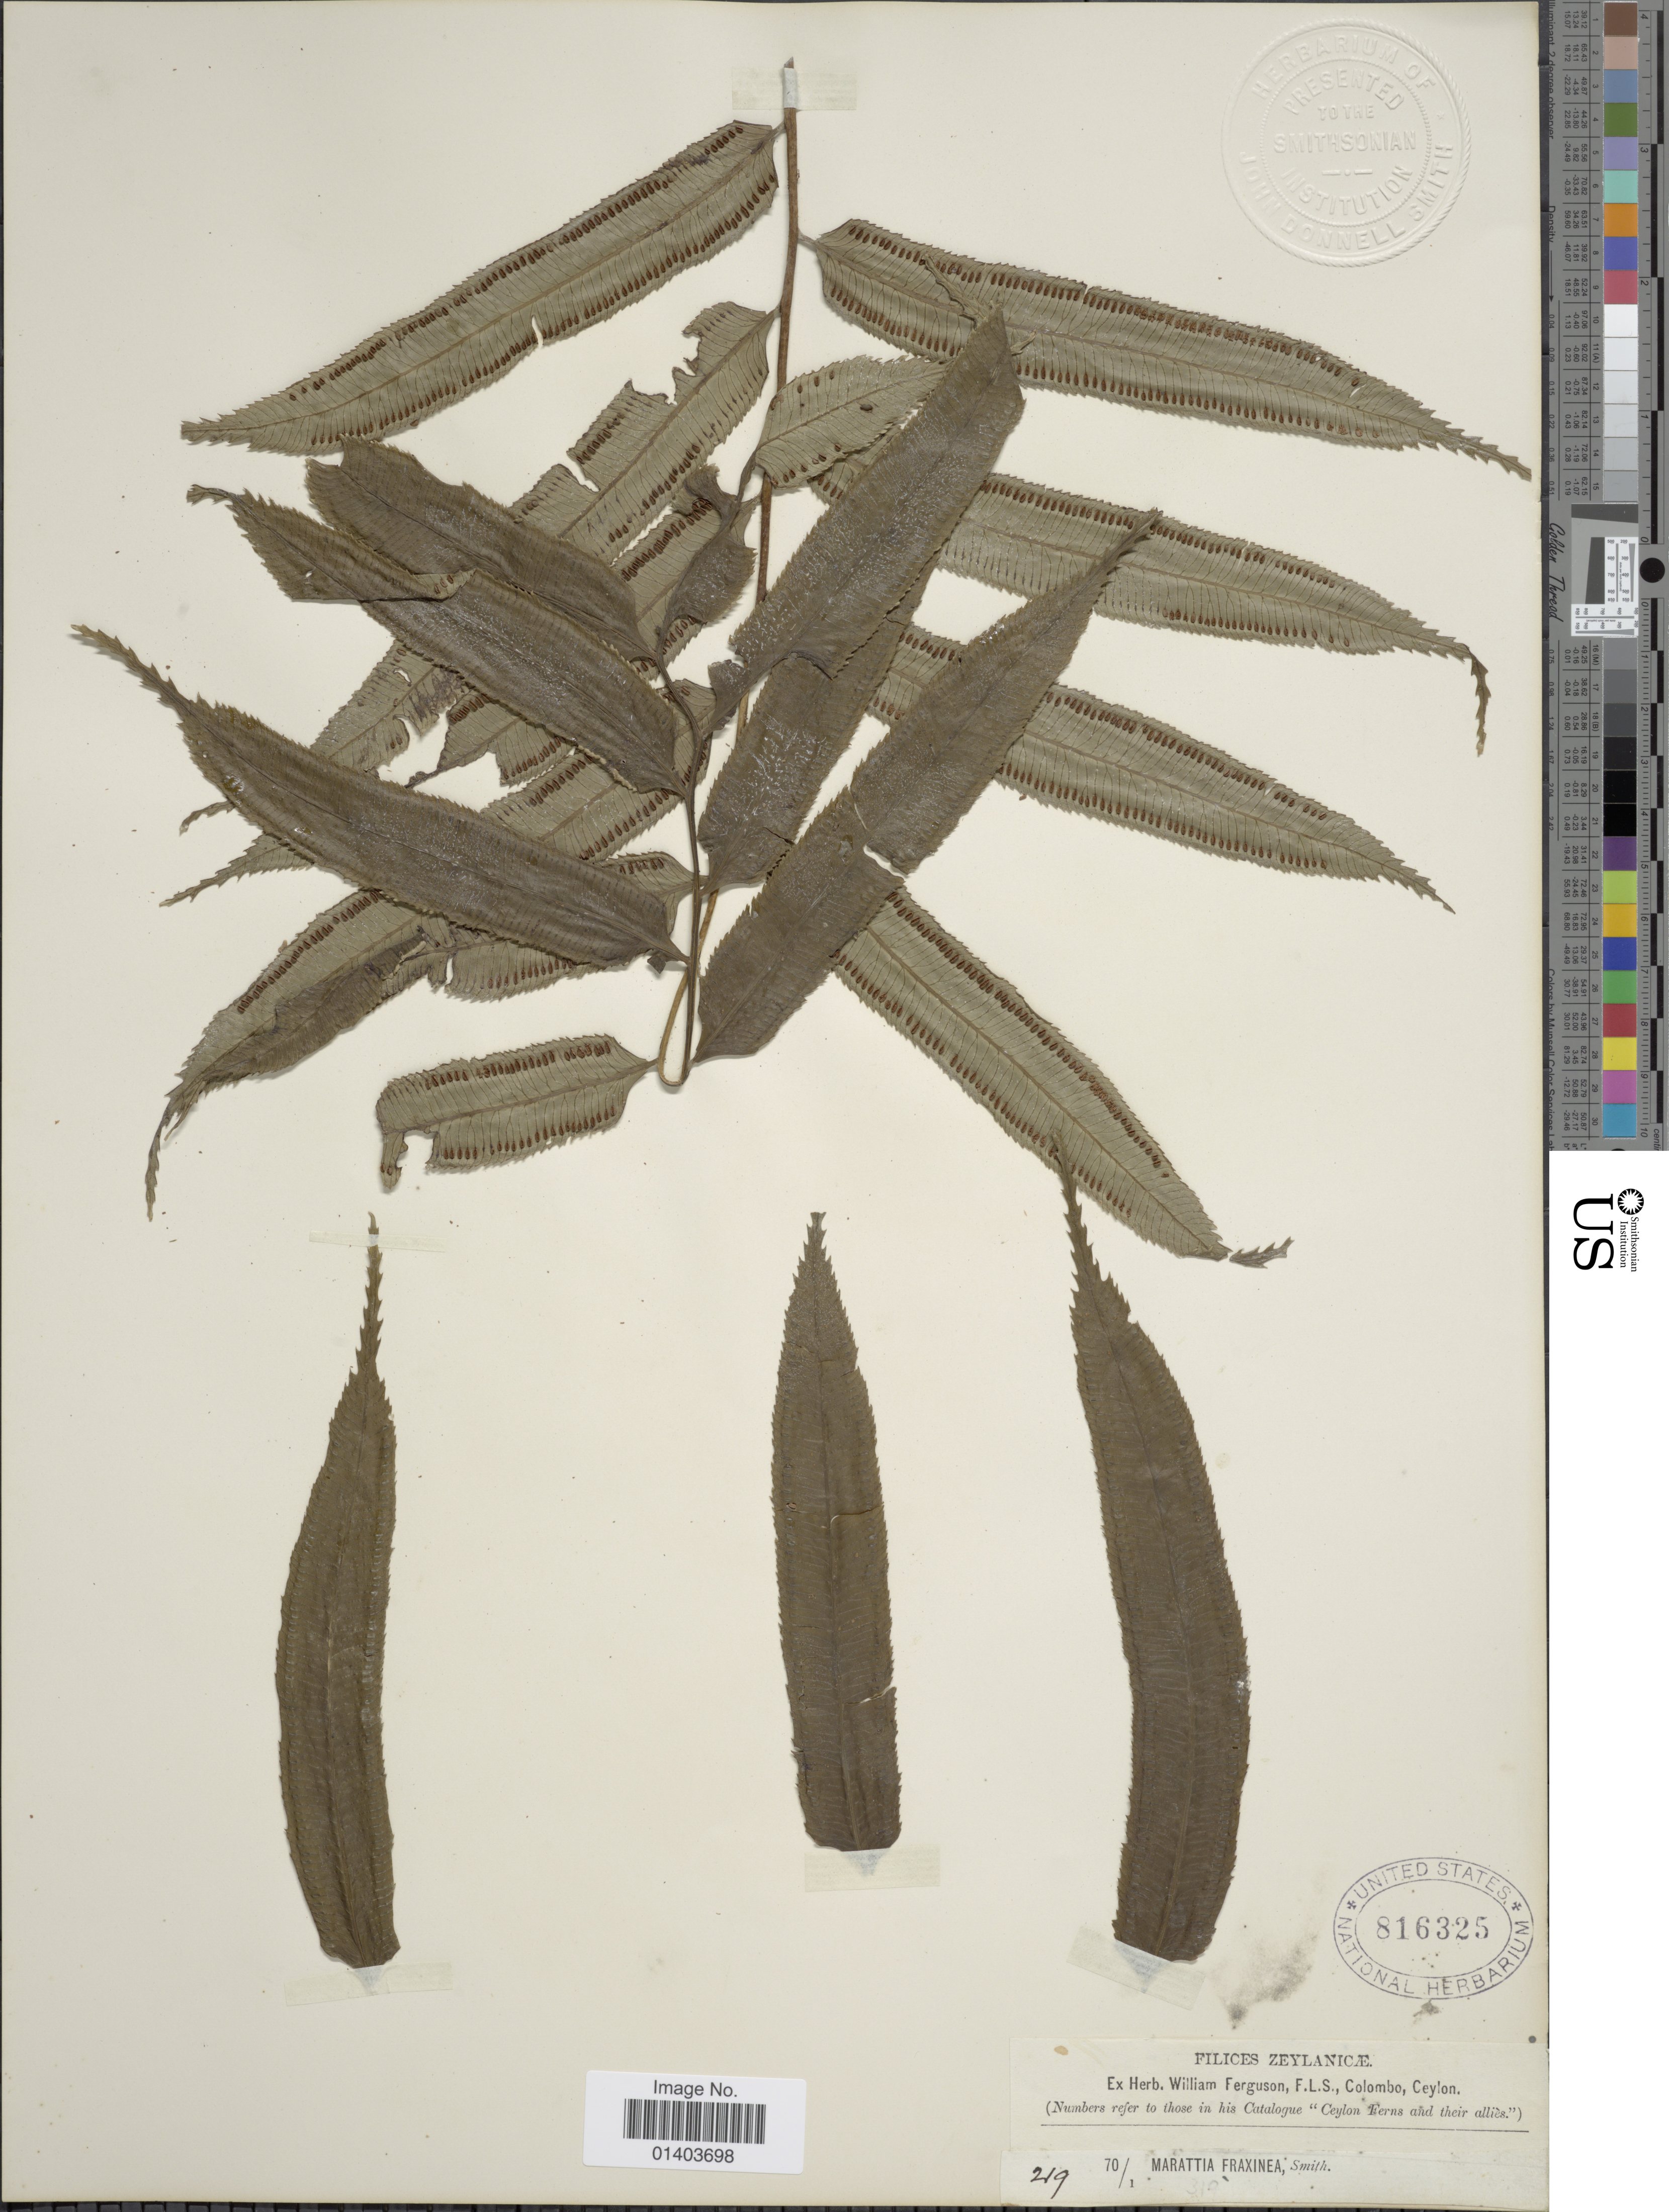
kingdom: Plantae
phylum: Tracheophyta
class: Polypodiopsida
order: Marattiales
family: Marattiaceae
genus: Ptisana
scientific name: Ptisana fraxinea var. fraxinea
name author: (Sm.) Murdock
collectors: ex herb. W. Ferguson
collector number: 219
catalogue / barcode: US 816325